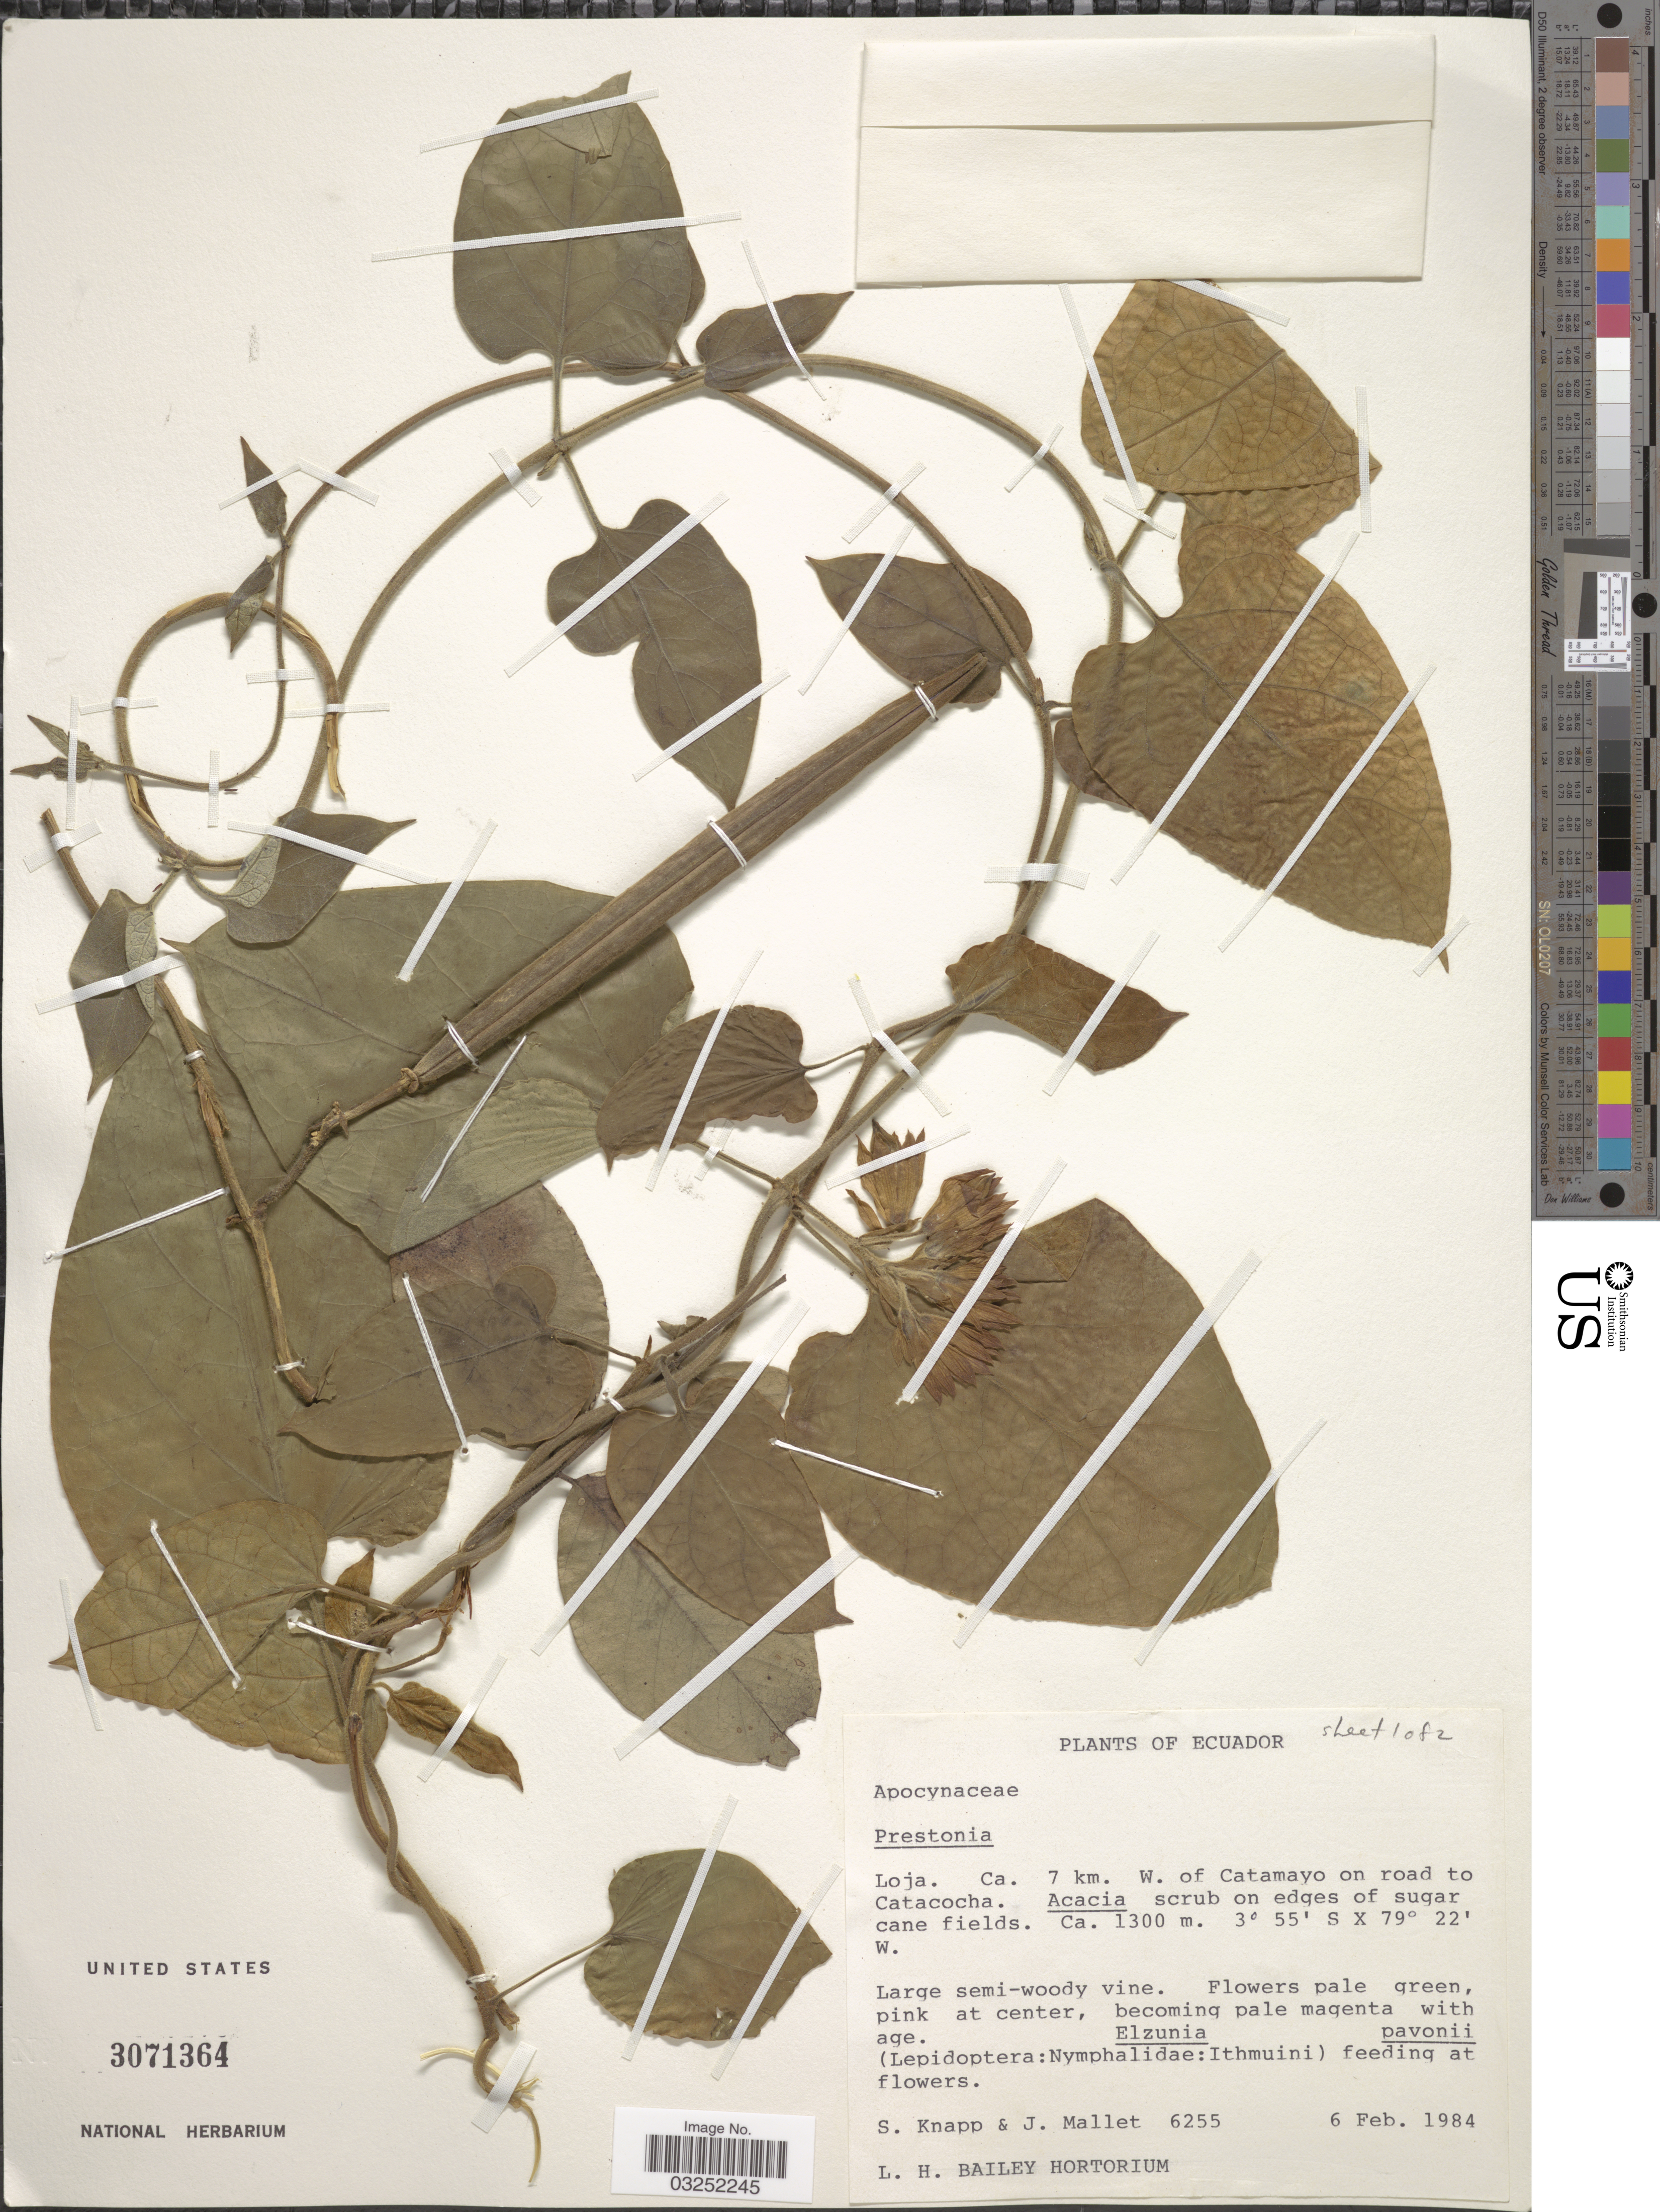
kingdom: Plantae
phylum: Tracheophyta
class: Magnoliopsida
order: Gentianales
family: Apocynaceae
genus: Prestonia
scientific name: Prestonia sp.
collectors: S. Knapp & J. Mallet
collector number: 6255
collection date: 1984-02-06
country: Ecuador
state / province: Loja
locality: Ca. 7km. W. of Catamayo on road to Catacocha.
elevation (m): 1300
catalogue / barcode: US 3071364